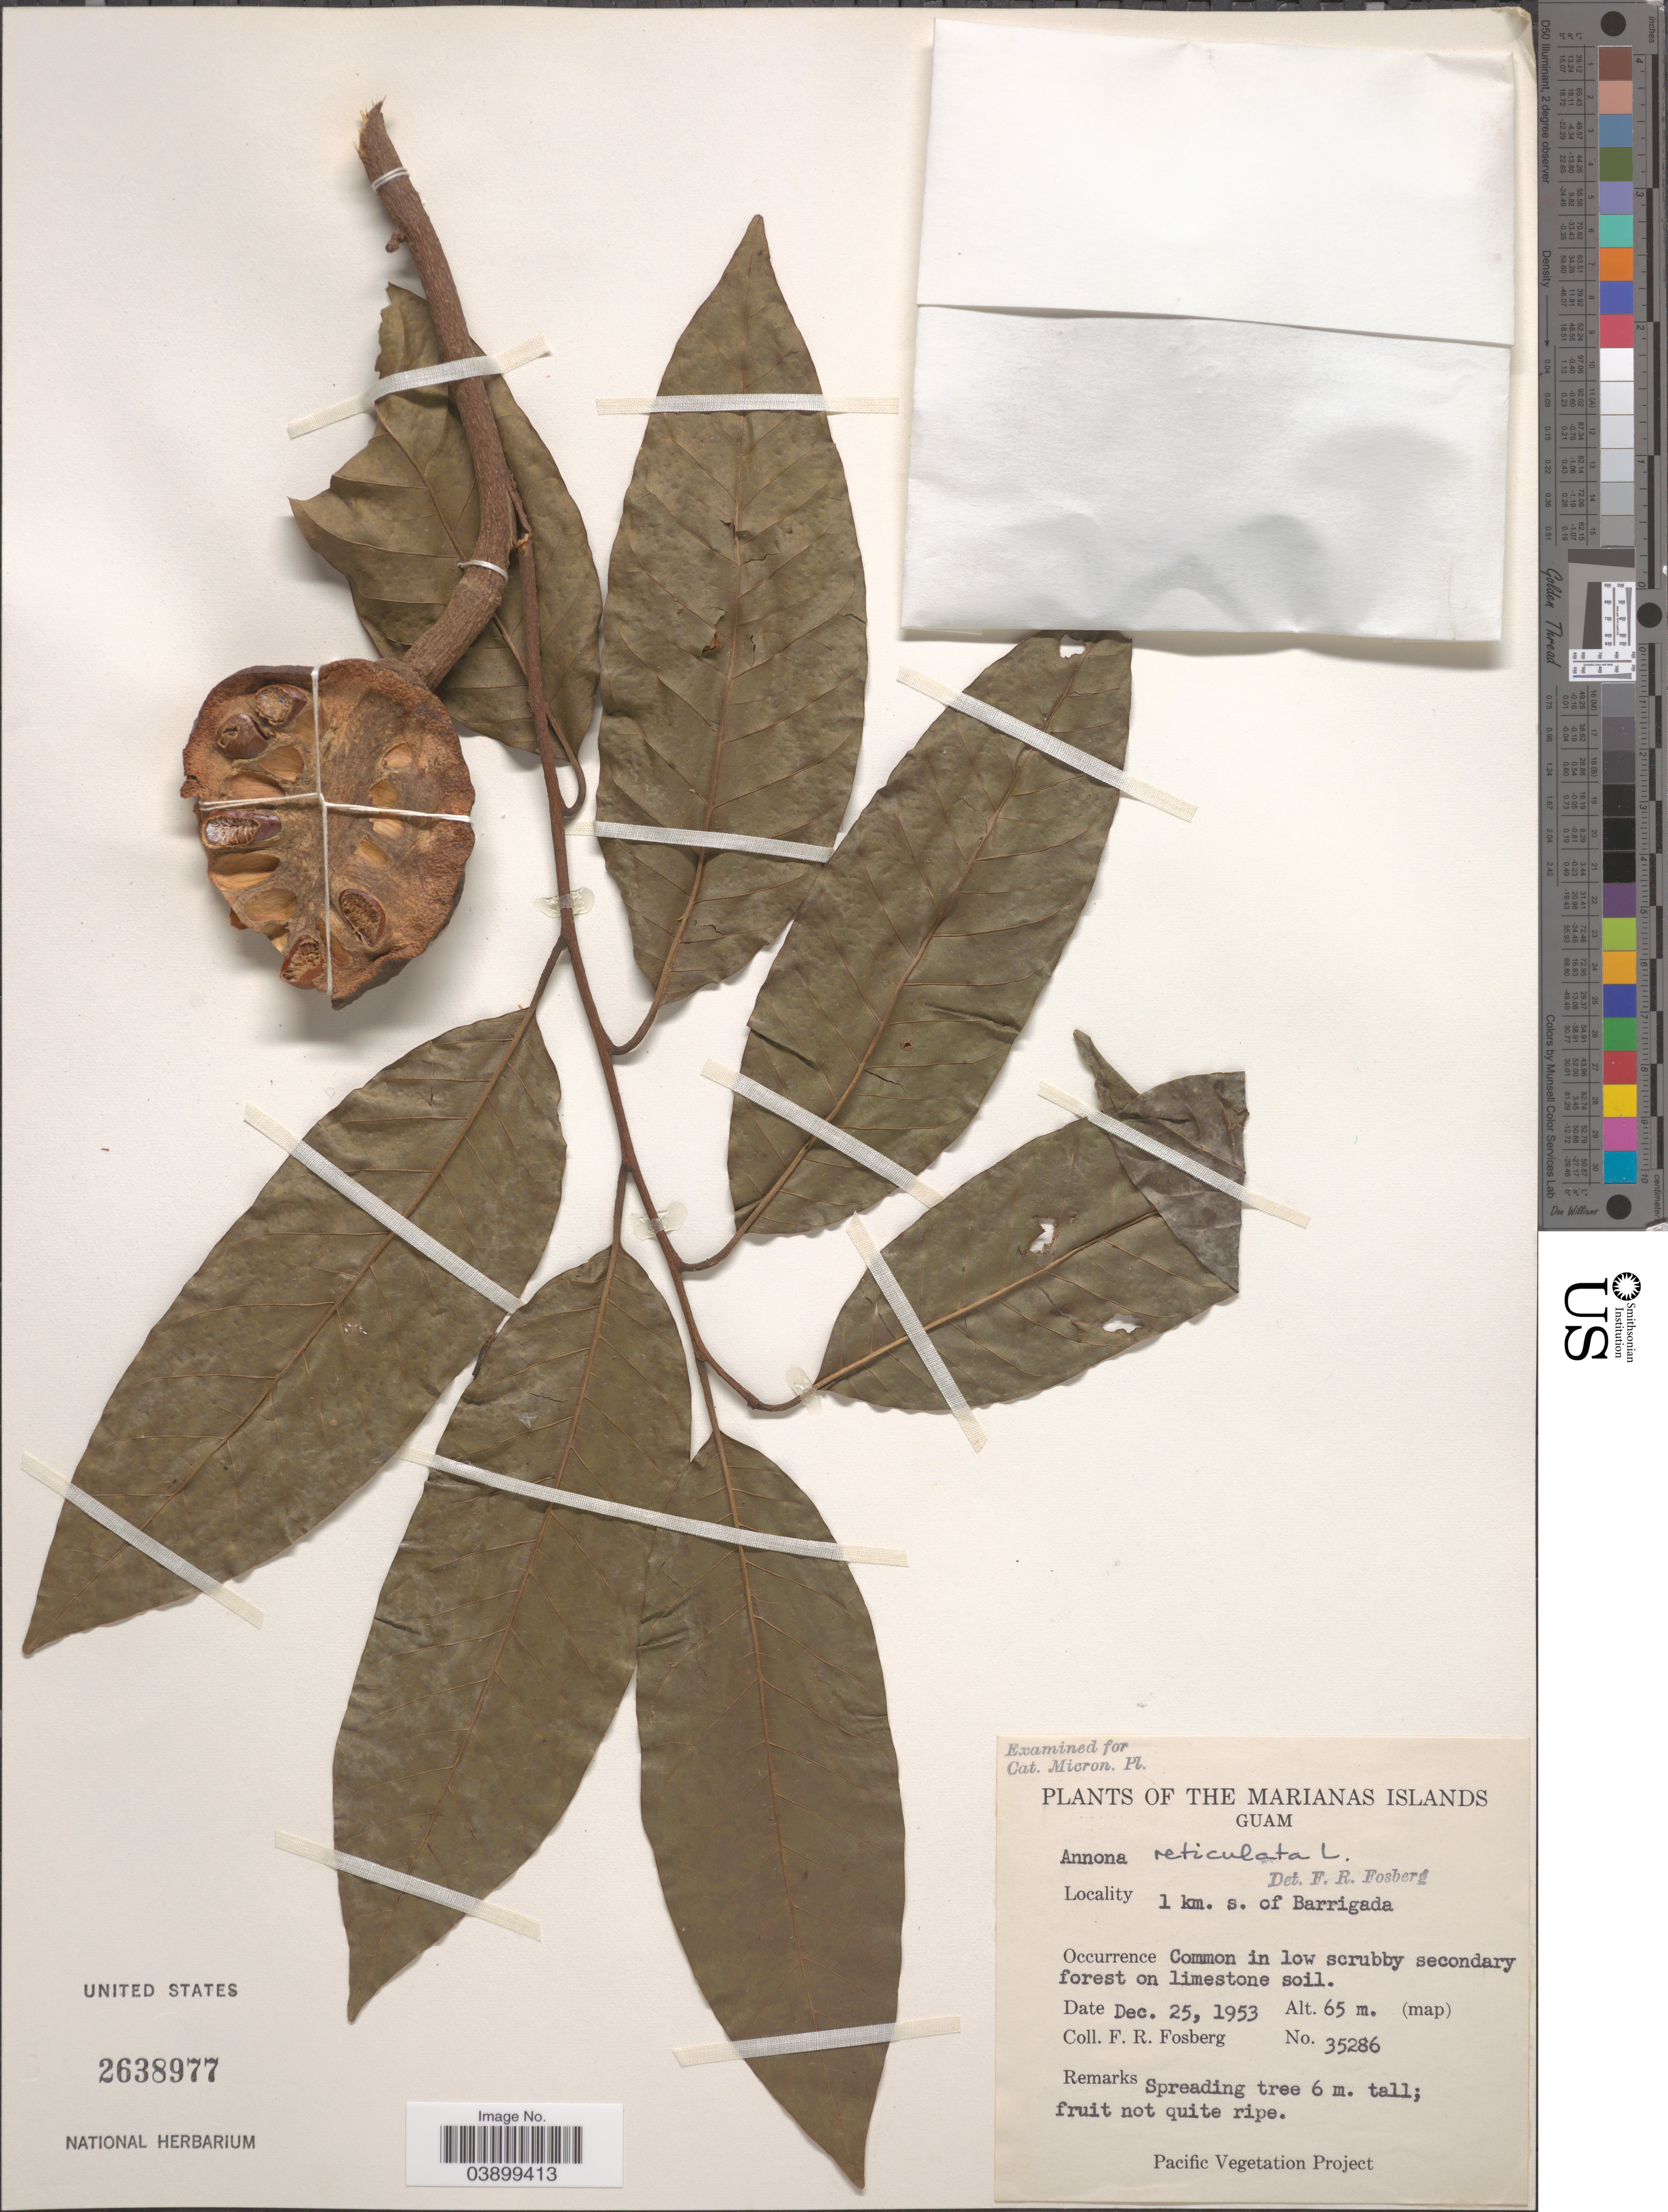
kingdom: Plantae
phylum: Tracheophyta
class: Magnoliopsida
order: Magnoliales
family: Annonaceae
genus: Annona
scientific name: Annona reticulata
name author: L.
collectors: F. R. Fosberg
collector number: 35286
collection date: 1953-12-25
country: Guam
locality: Marianas Islands. 1 km. s. of Barrigada.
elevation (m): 65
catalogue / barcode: US 2638977